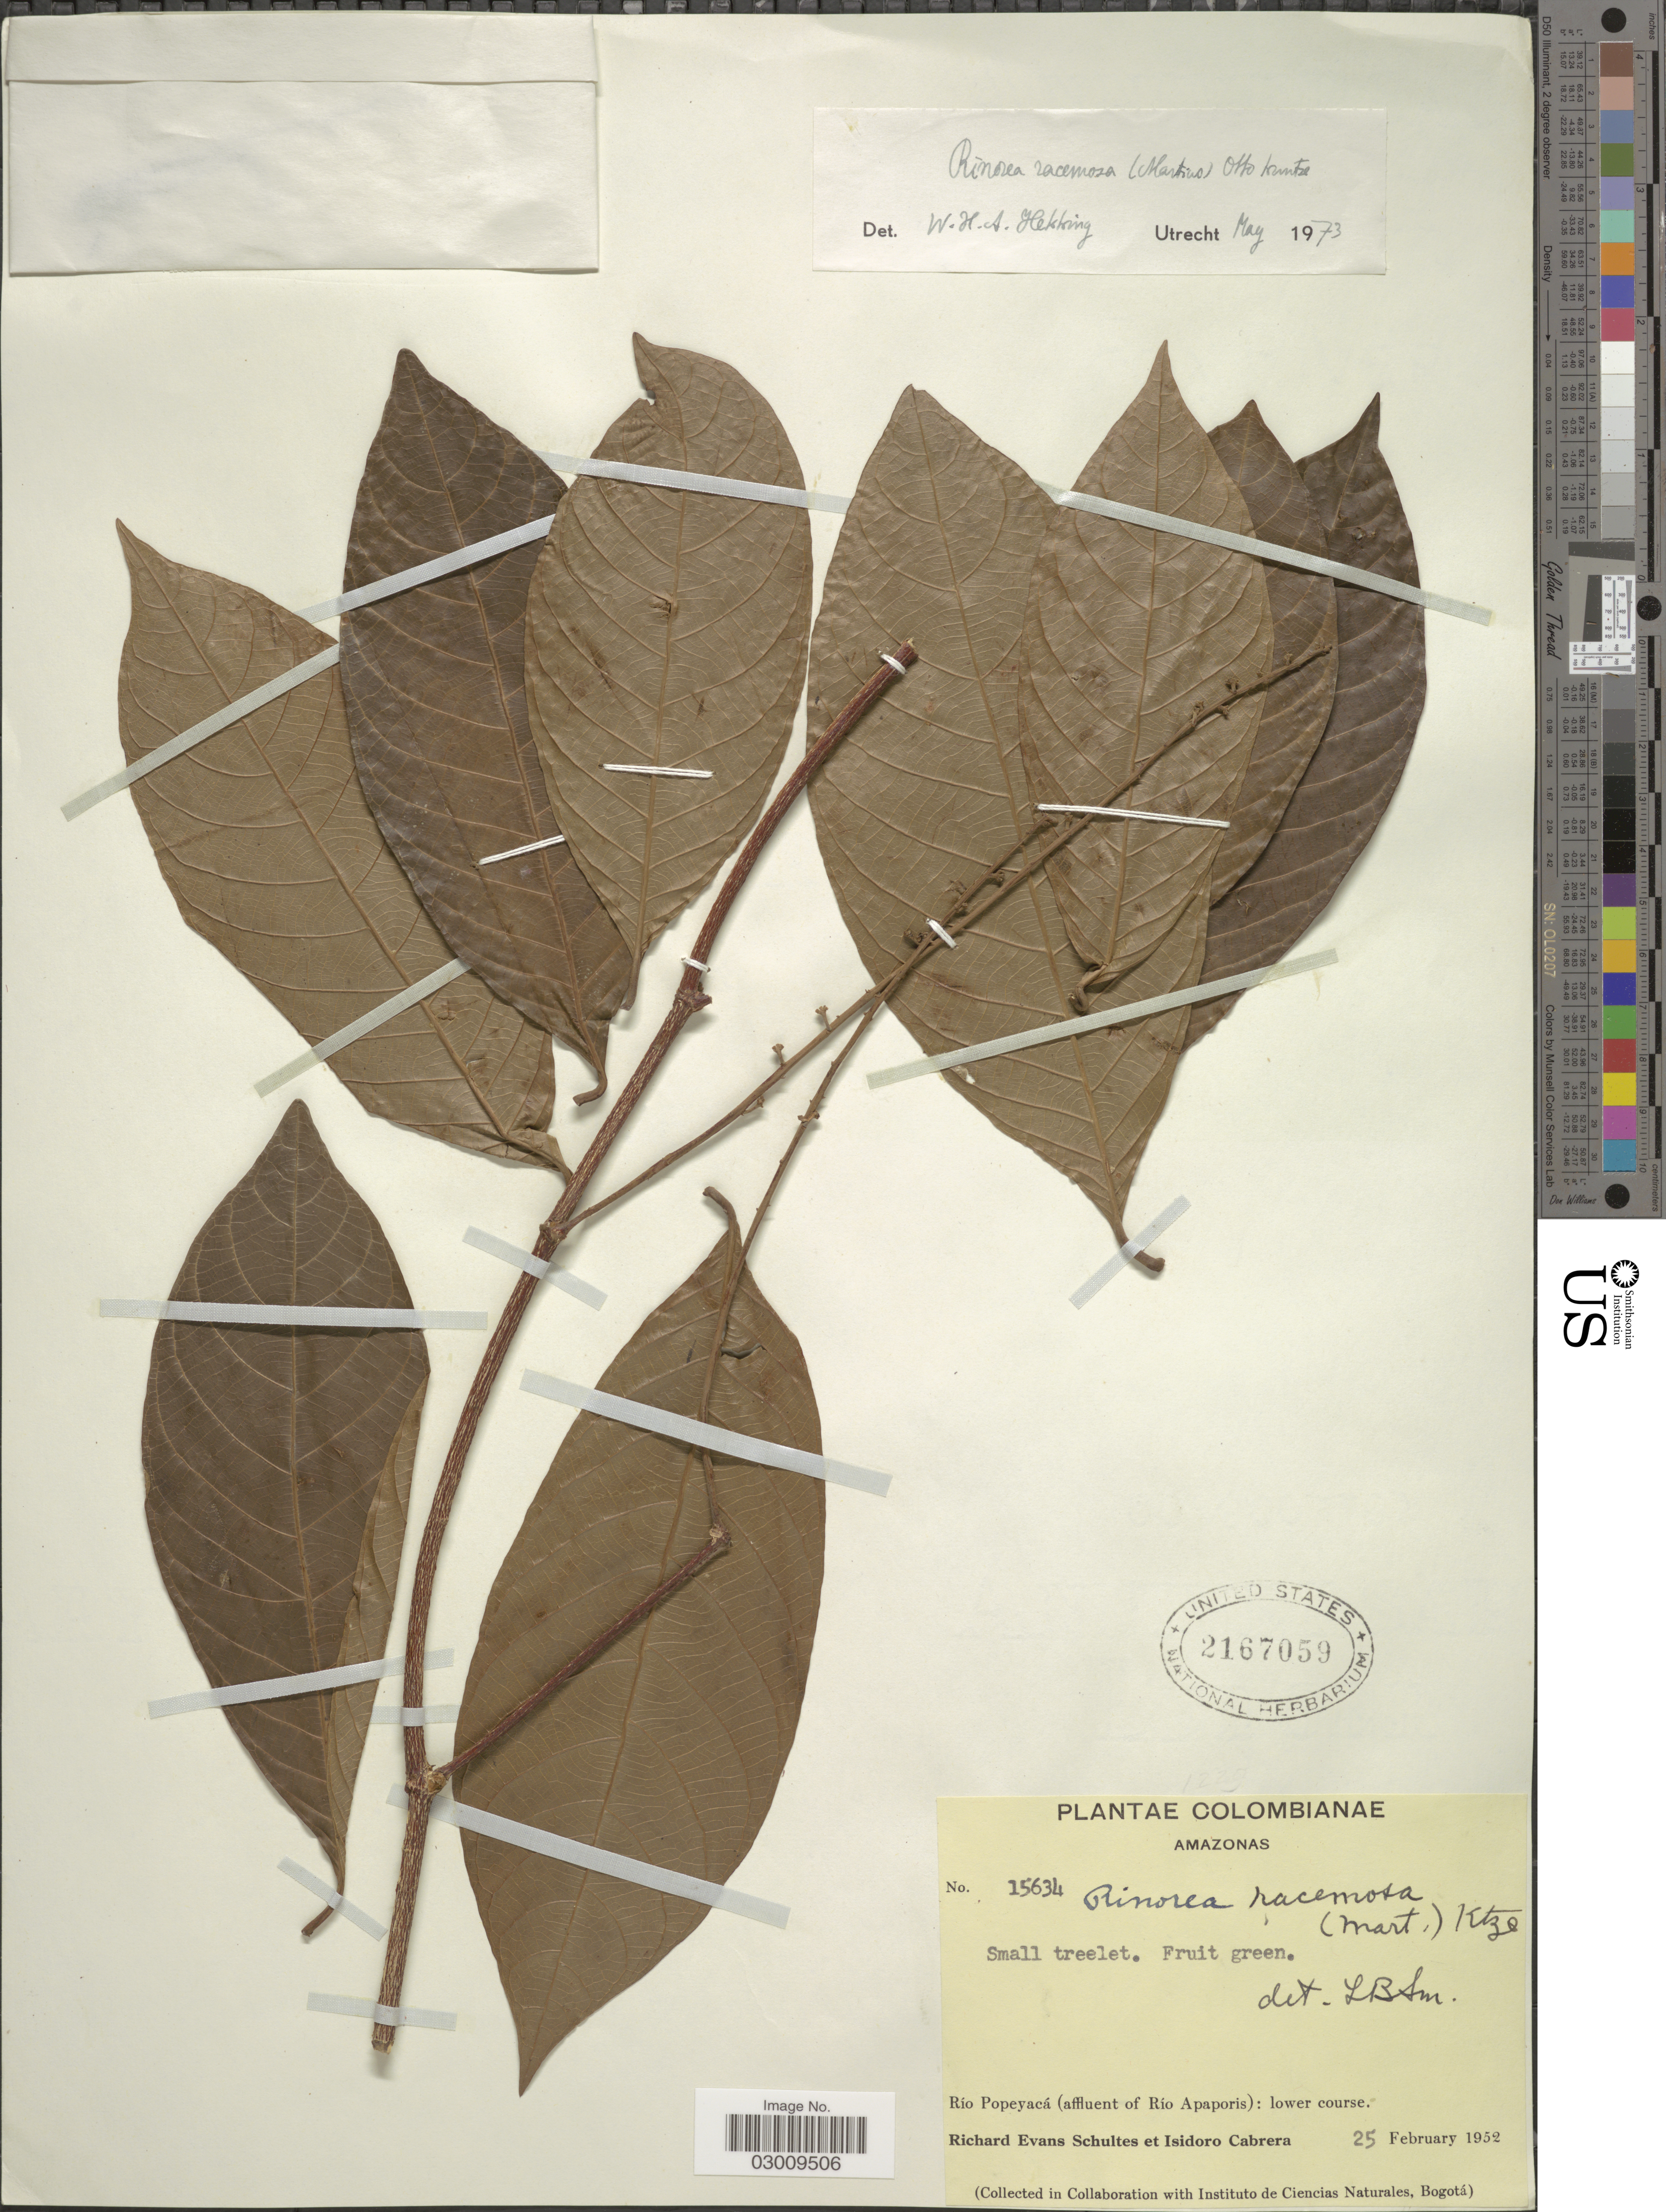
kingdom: Plantae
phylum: Tracheophyta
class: Magnoliopsida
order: Malpighiales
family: Violaceae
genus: Rinorea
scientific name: Rinorea racemosa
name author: (Mart.) Kuntze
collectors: R. E. Schultes & I. Cabrera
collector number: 15634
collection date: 1952-02-25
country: Colombia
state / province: Amazônas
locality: Río Popeyacá (affluent of Río Apaporis): lower course.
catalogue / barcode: US 2167059